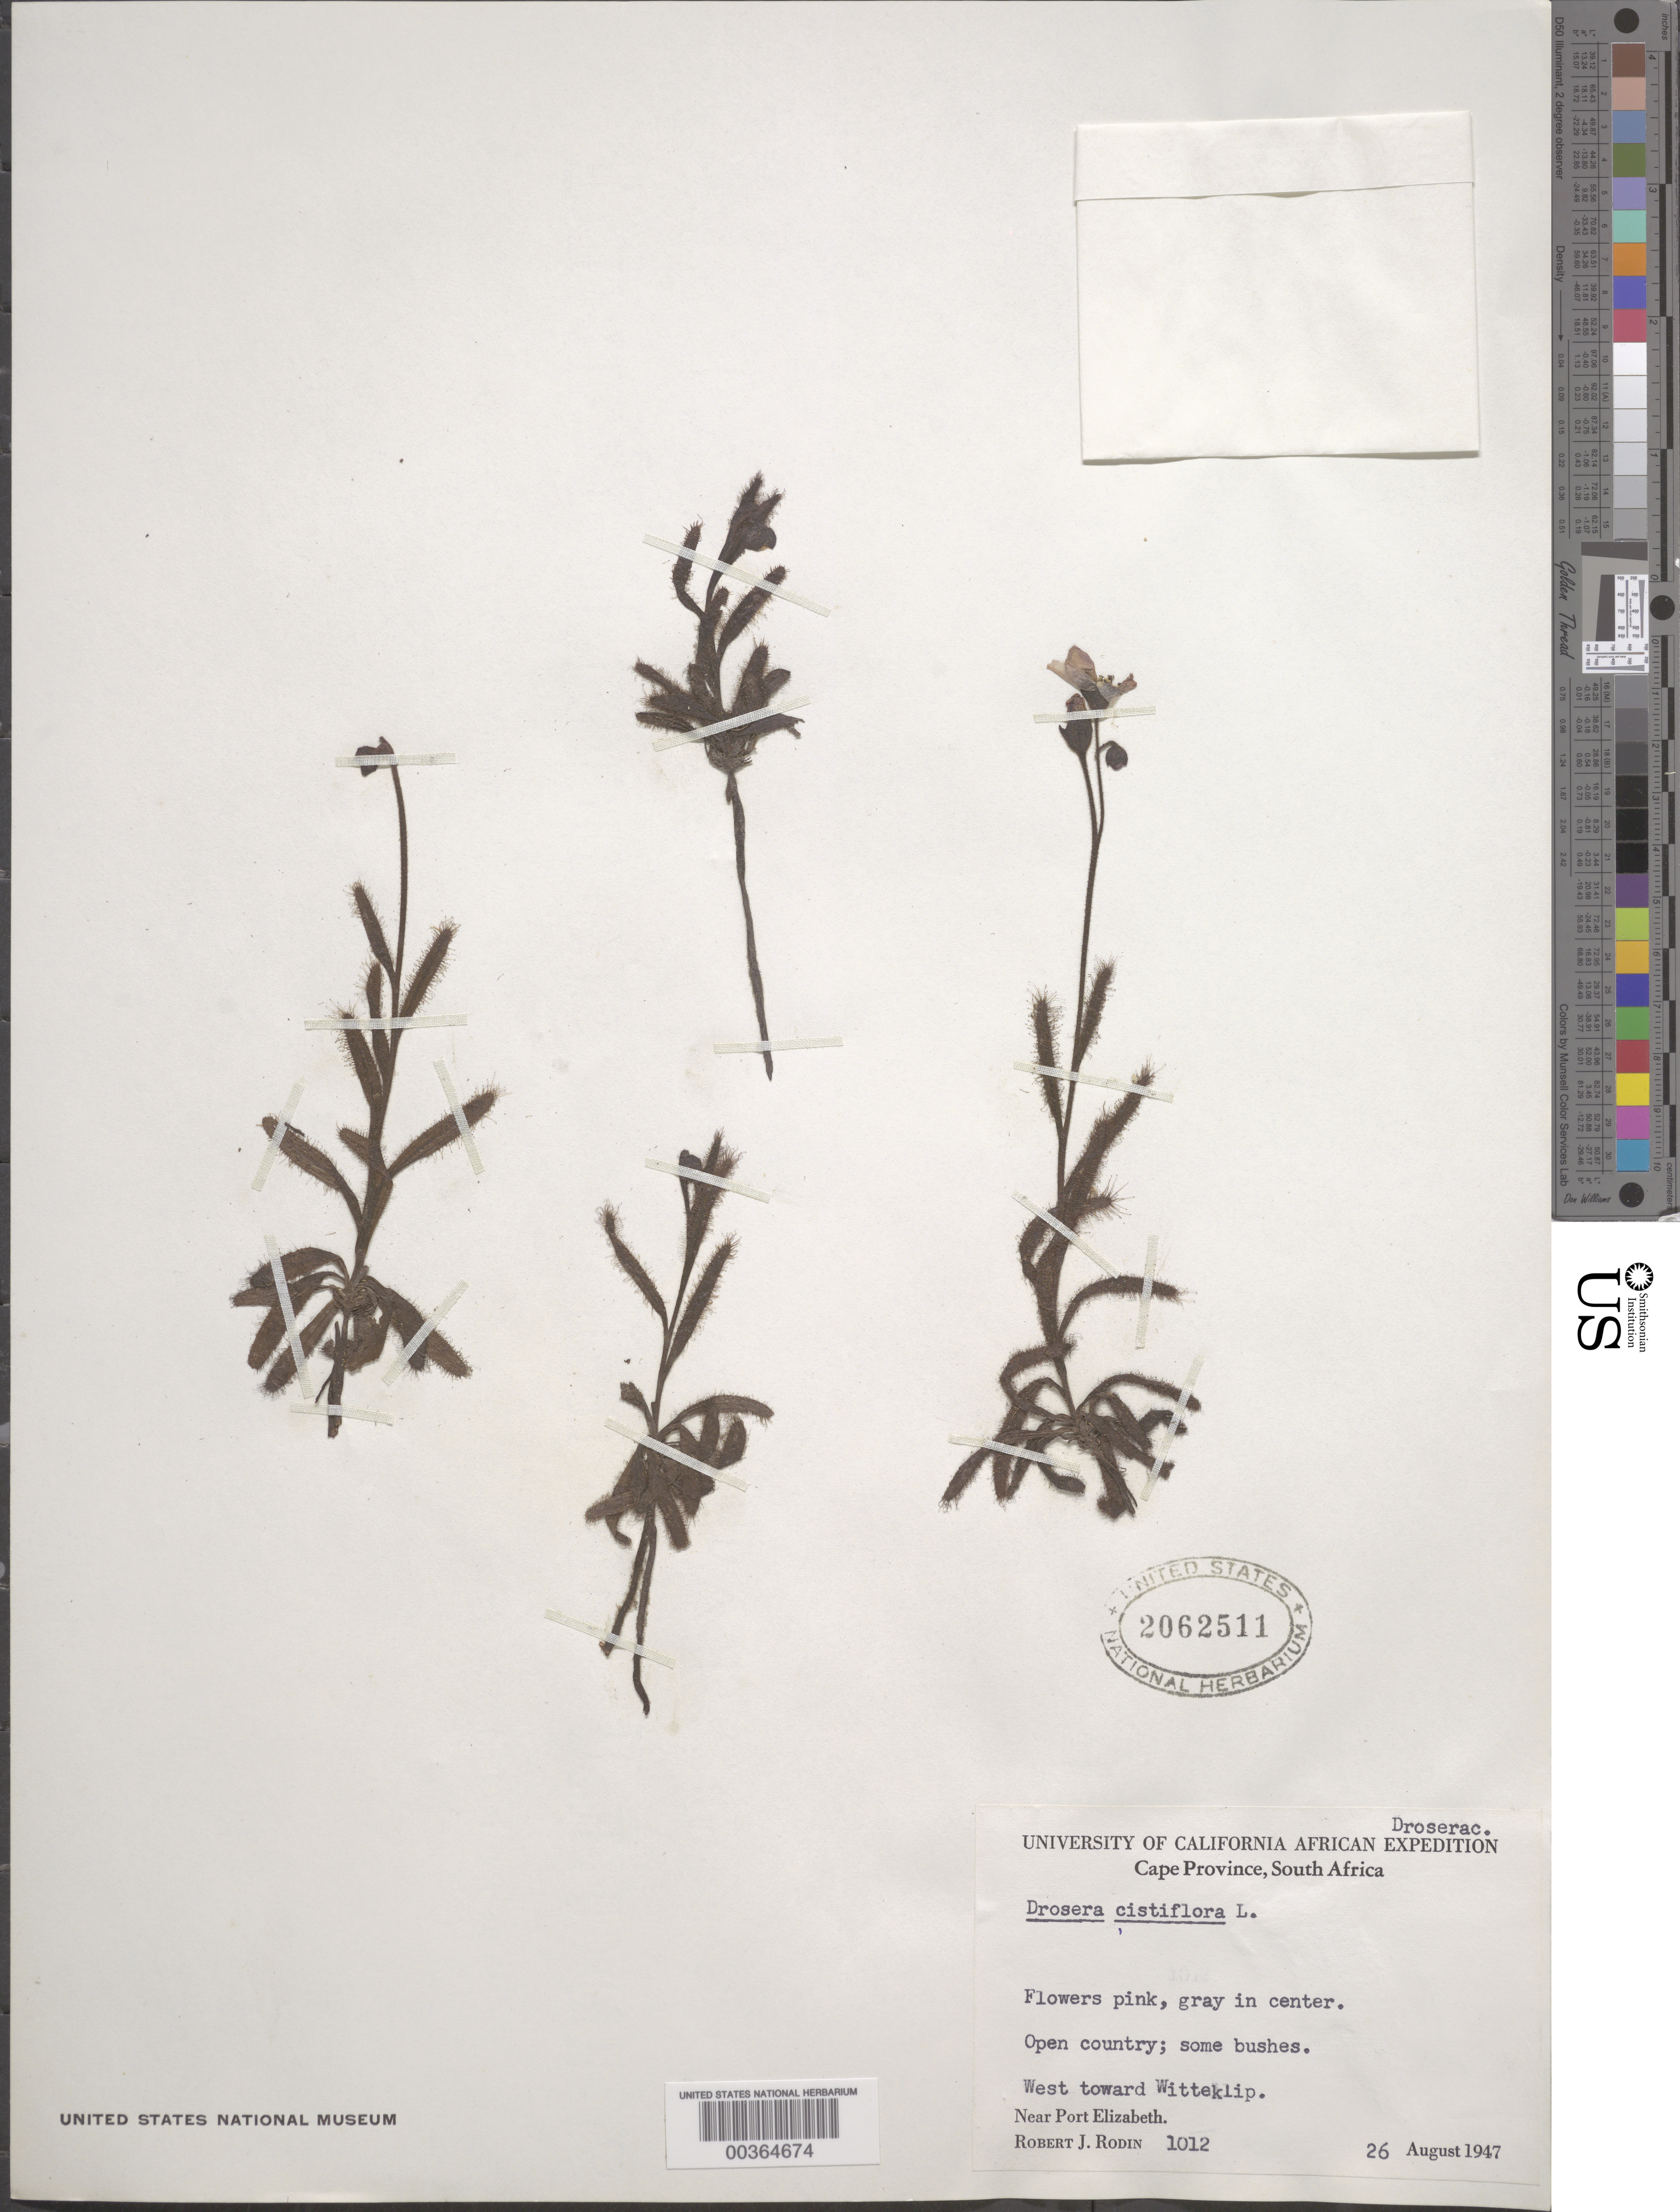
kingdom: Plantae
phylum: Tracheophyta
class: Magnoliopsida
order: Caryophyllales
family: Droseraceae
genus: Drosera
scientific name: Drosera cistiflora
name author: L.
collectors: R. J. Rodin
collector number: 1012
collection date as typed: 26 Aug 1947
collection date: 1947-08-26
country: South Africa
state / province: Eastern Cape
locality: W toward witteklip, near port elizabeth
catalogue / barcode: US 2062511